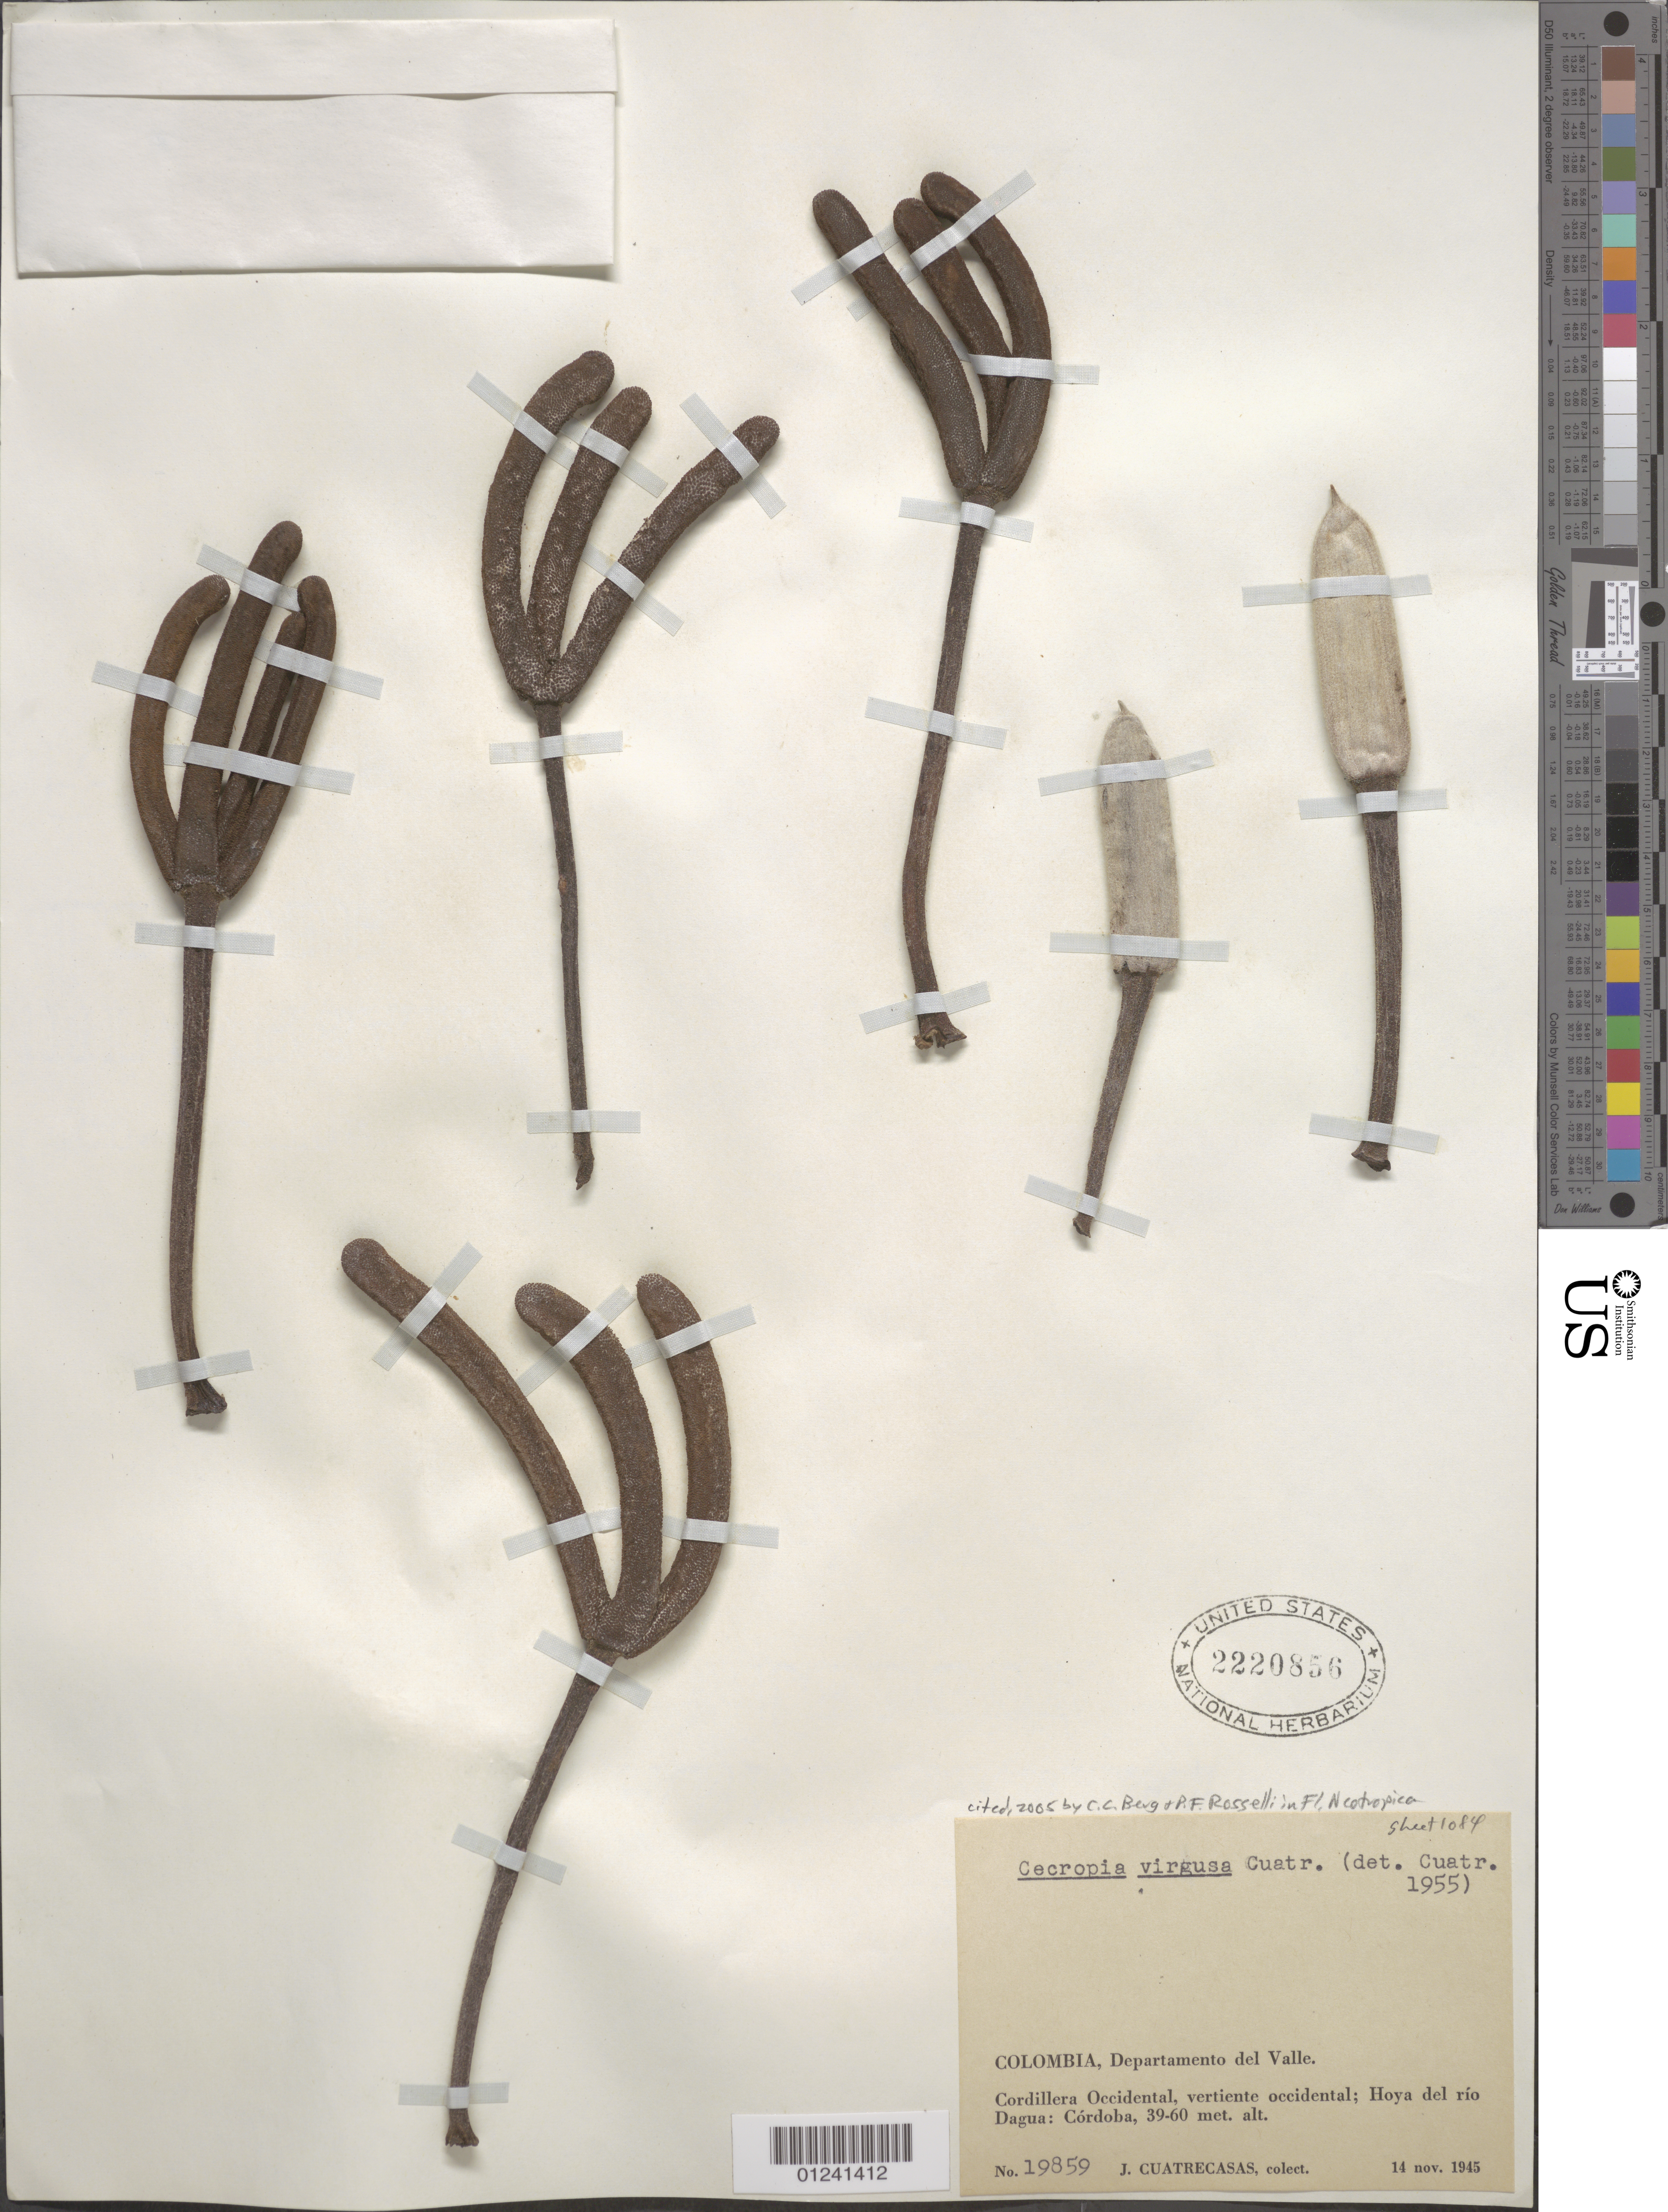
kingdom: Plantae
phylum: Tracheophyta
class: Magnoliopsida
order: Rosales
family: Urticaceae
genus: Cecropia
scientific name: Cecropia virgusa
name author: Cuatrec.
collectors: J. Cuatrecasas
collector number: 19859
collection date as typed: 14 Nov 1945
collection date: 1945-11-14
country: Colombia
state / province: Valle del Cauca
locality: Hoya del Rio Dagua, Cordoba.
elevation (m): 39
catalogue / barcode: US 2220856